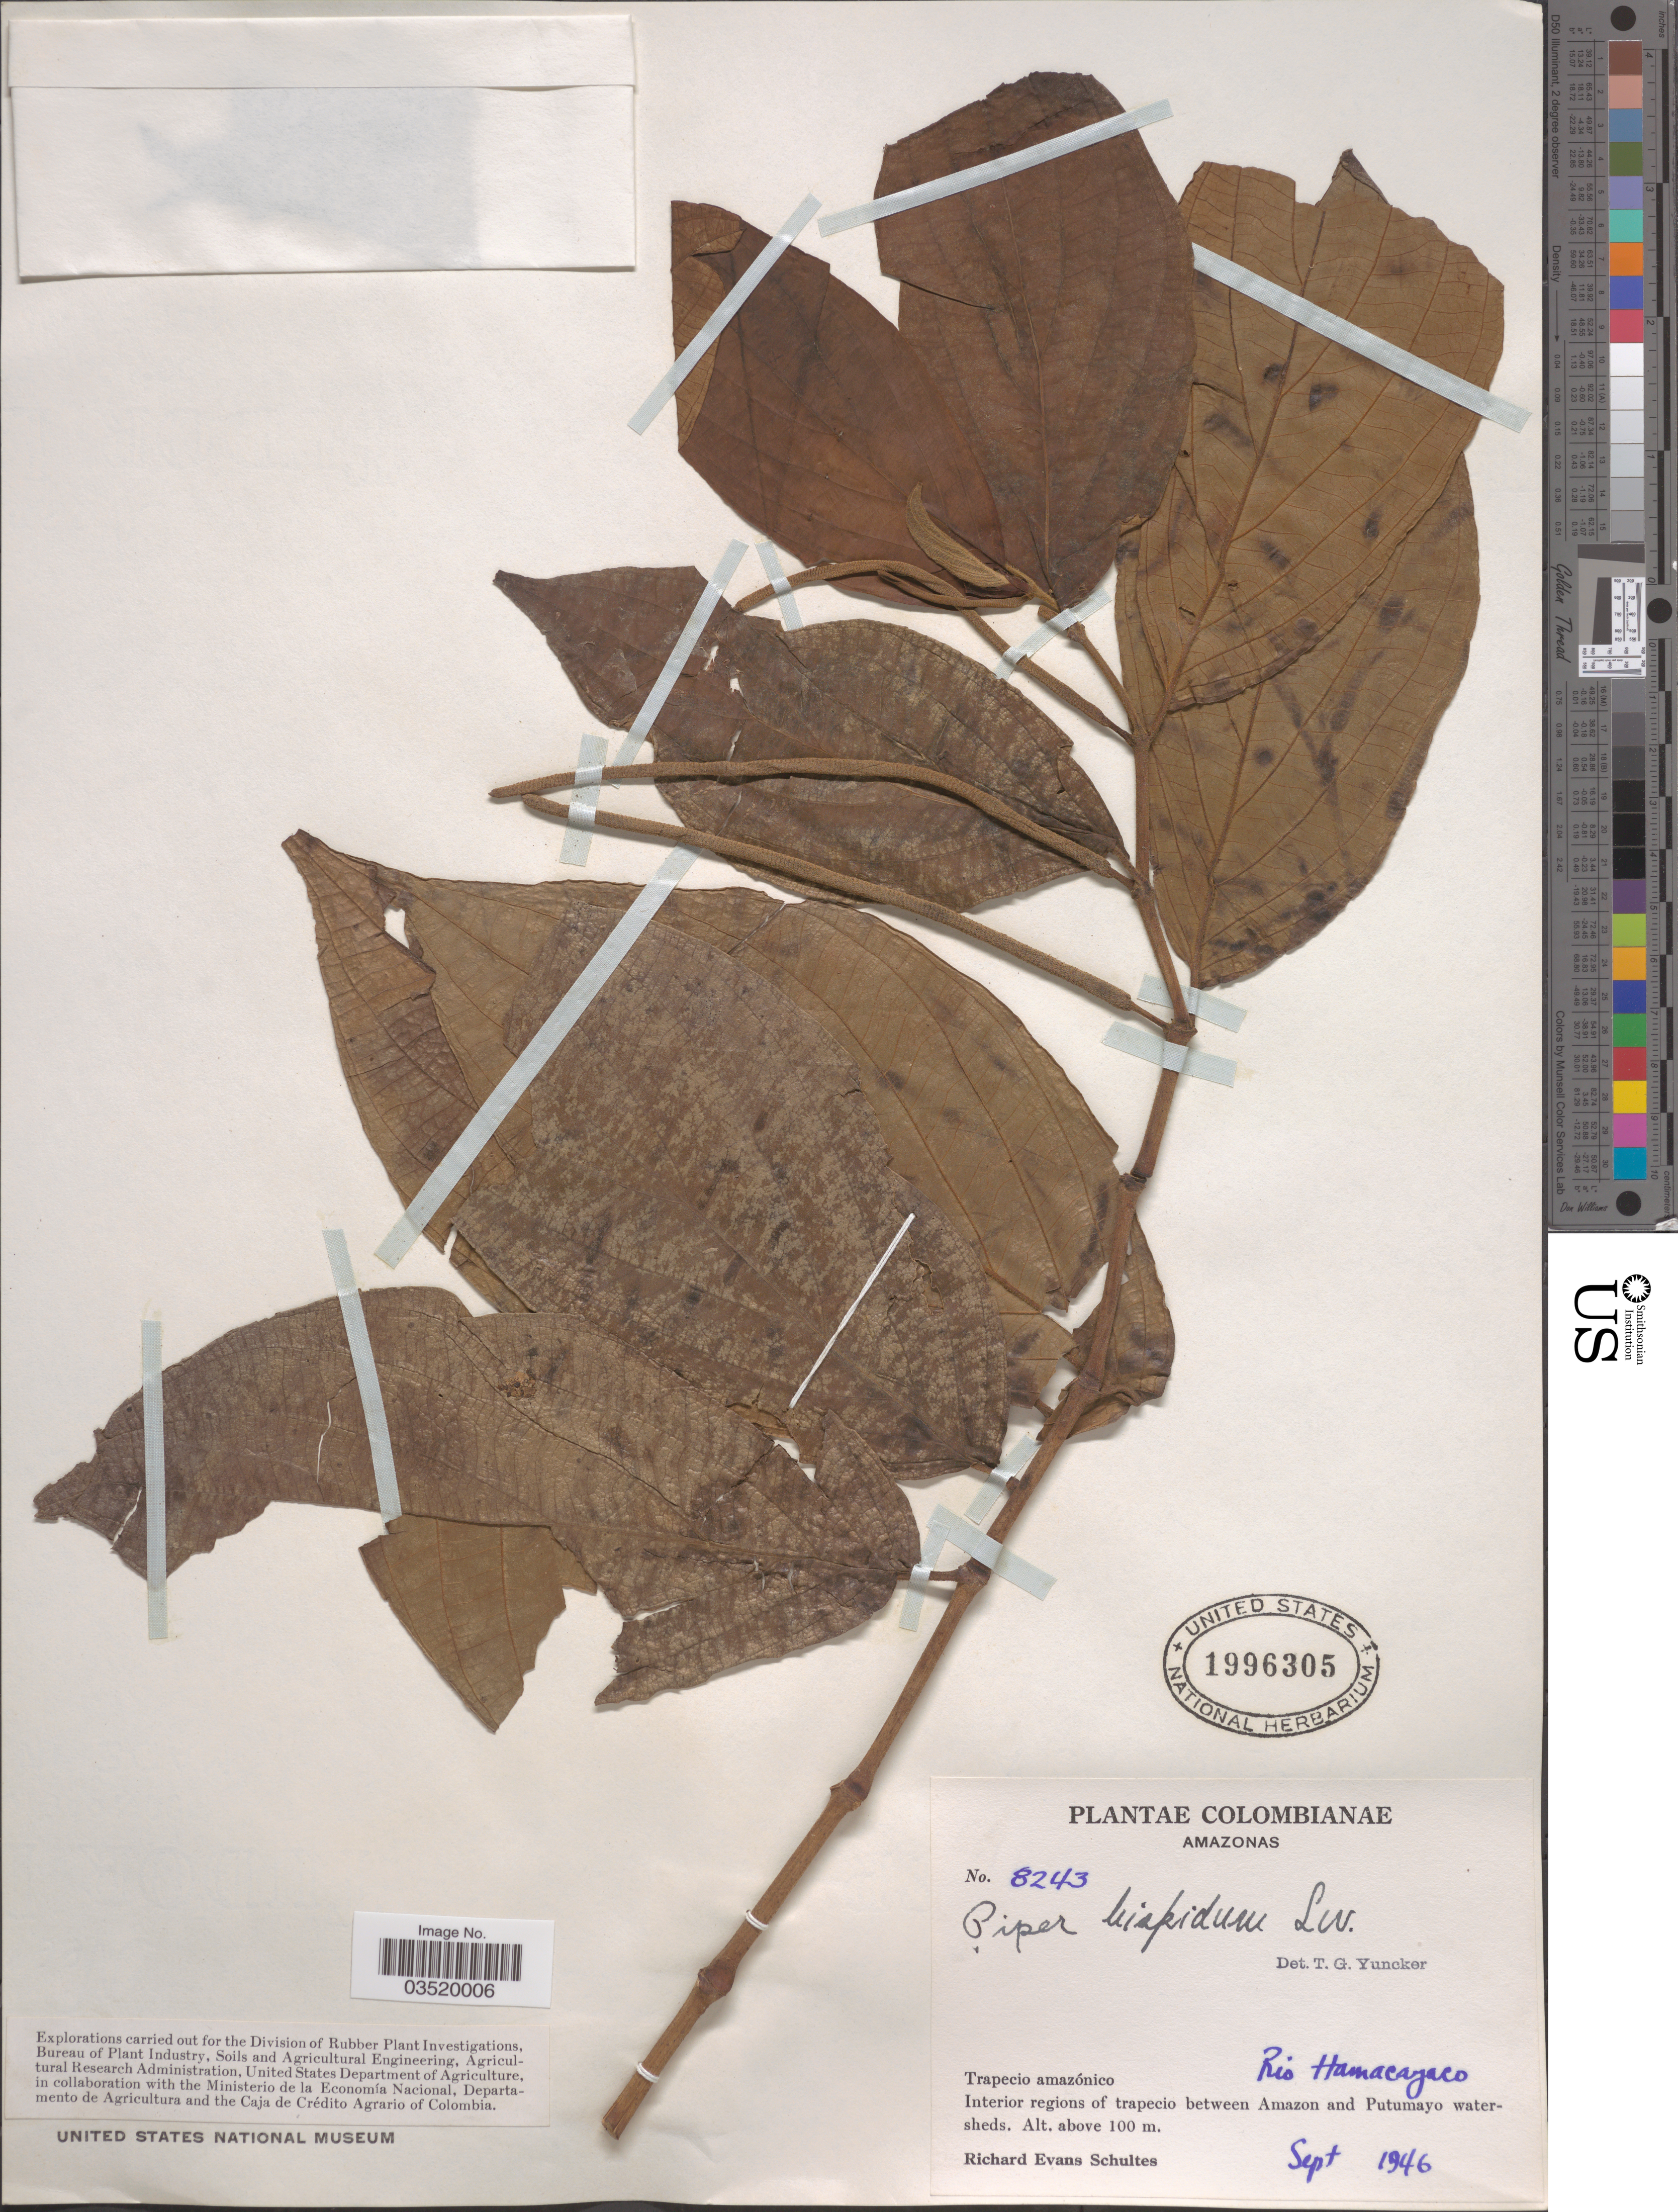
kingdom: Plantae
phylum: Tracheophyta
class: Magnoliopsida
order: Piperales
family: Piperaceae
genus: Piper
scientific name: Piper hispidum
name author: Sw.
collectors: R. E. Schultes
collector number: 8243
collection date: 1946-09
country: Colombia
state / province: Amazônas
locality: Trapecio amazónico. Interior regions of trapecio between Amazon and Putumayo watersheds.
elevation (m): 100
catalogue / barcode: US 1996305